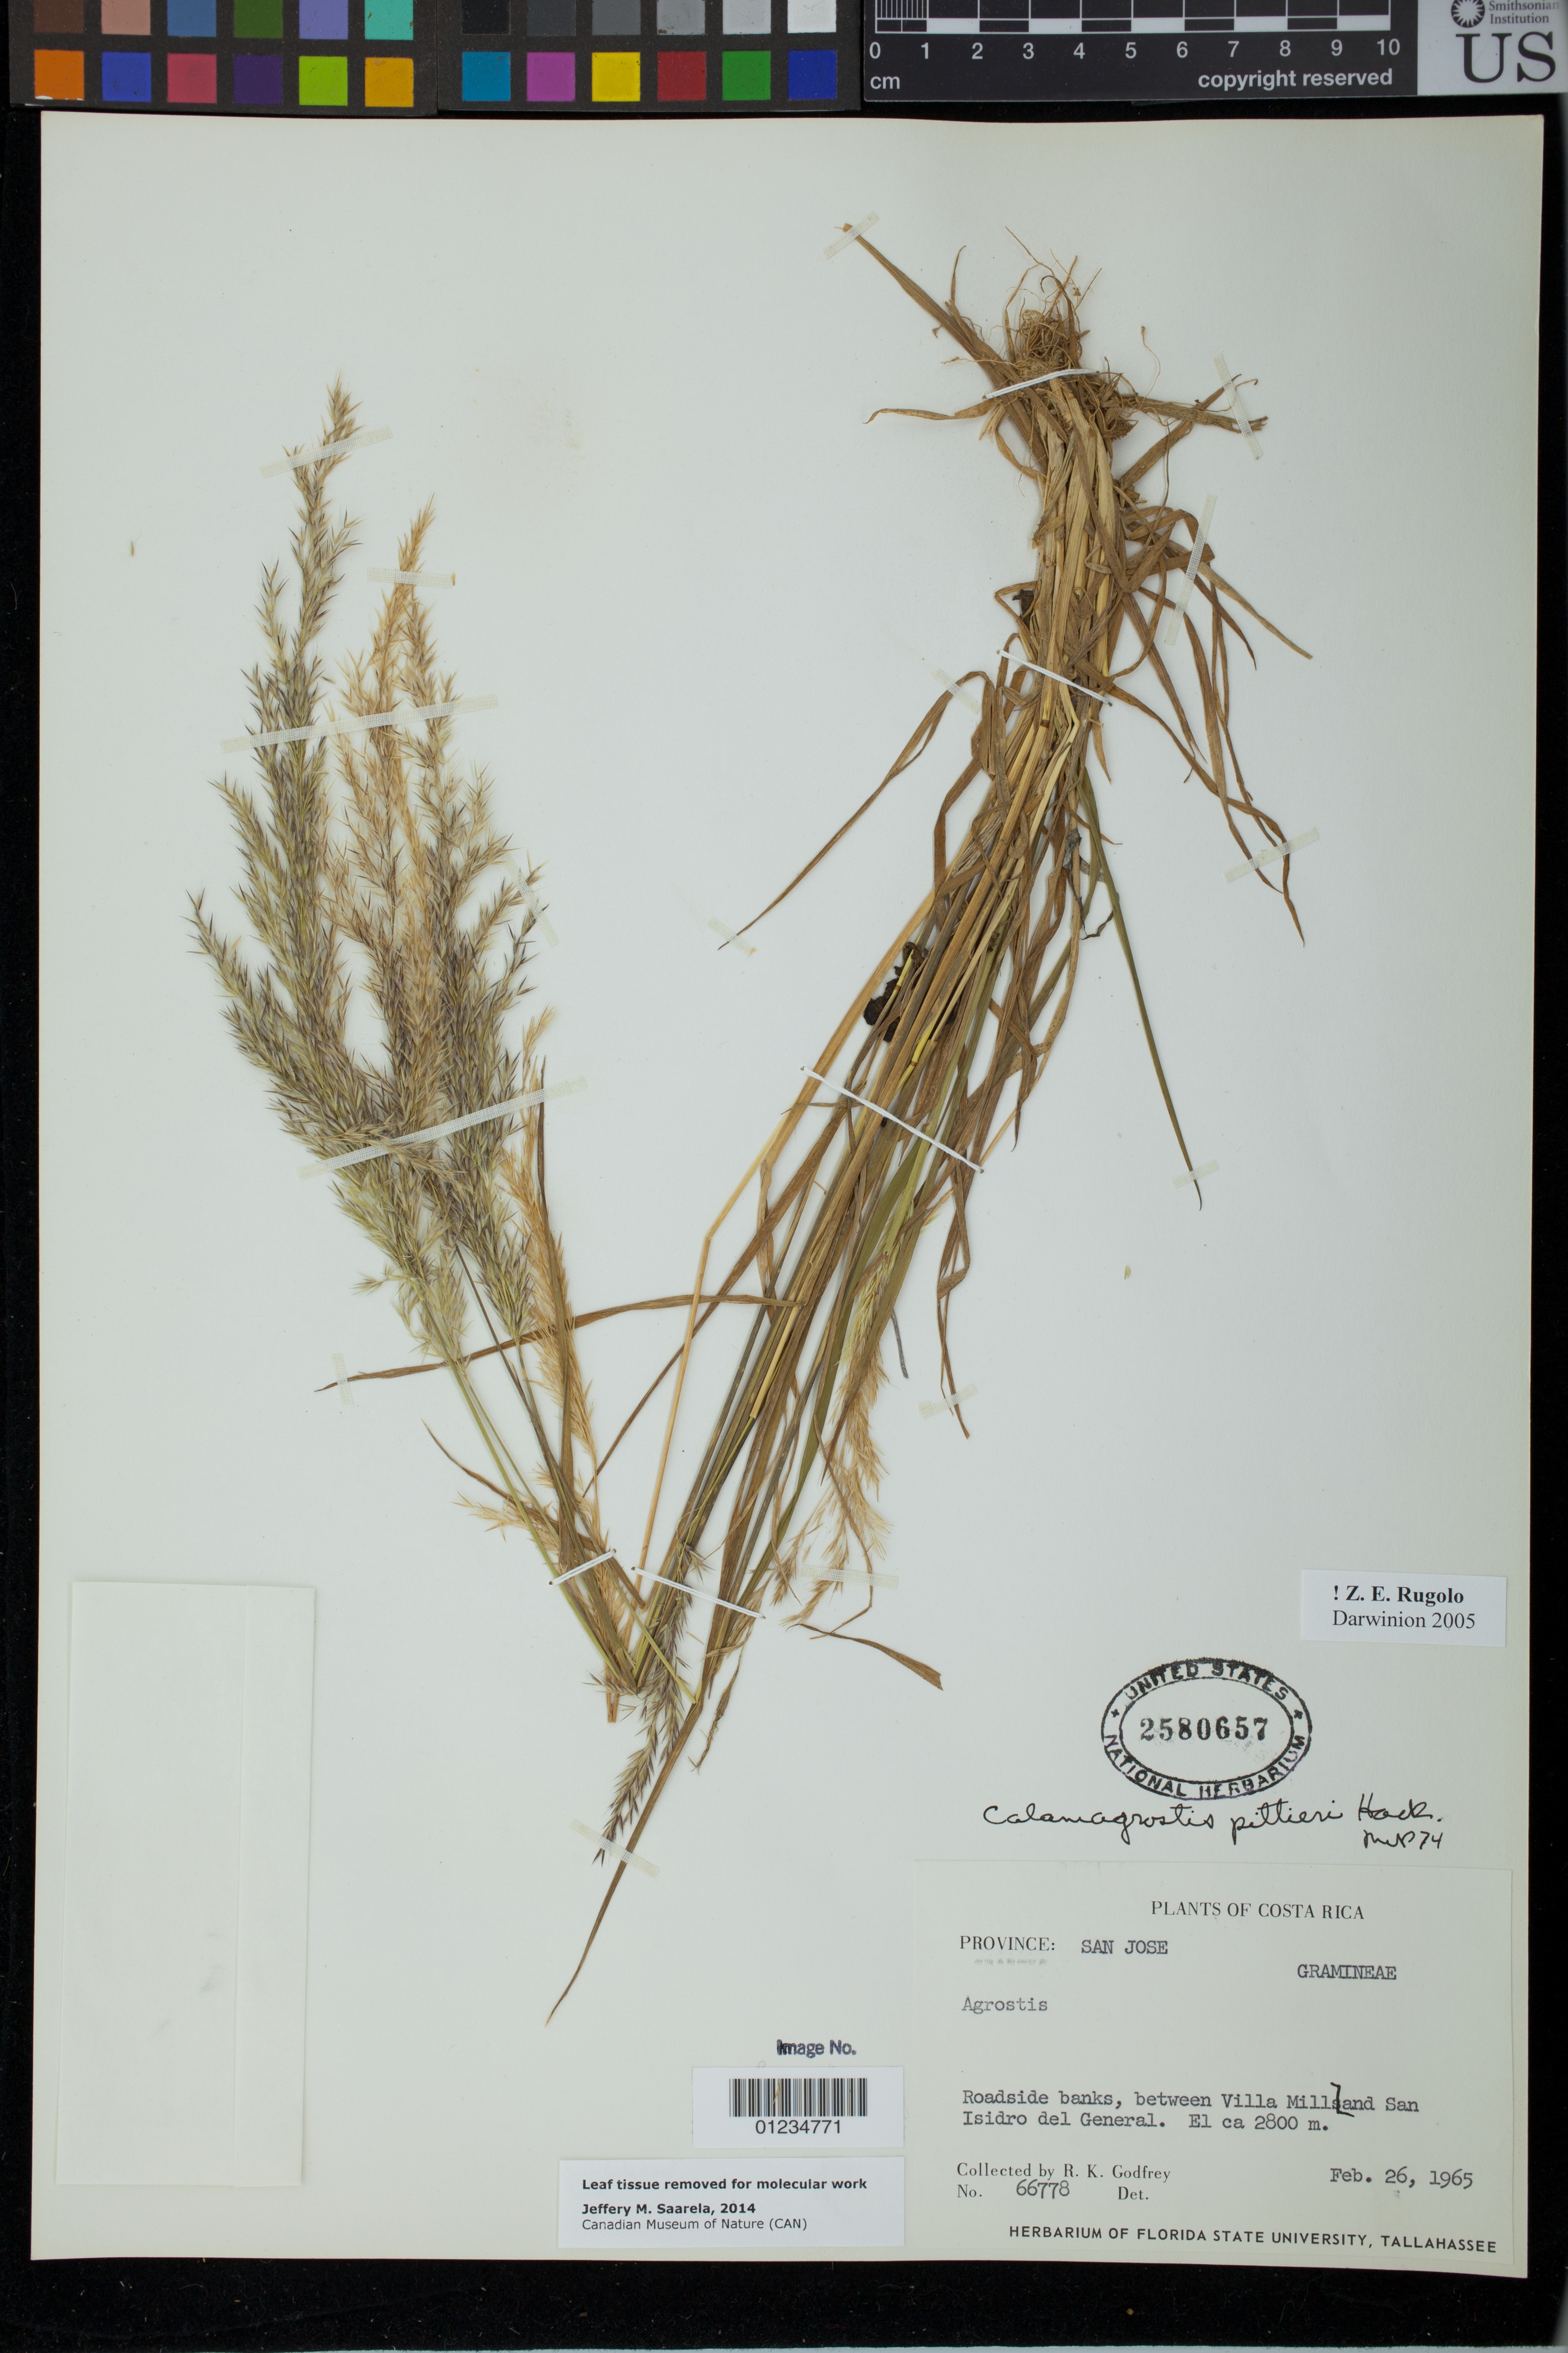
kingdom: Plantae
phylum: Tracheophyta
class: Liliopsida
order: Poales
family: Poaceae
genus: Calamagrostis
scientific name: Calamagrostis pittieri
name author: Hack.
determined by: Rúgolo, Z.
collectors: R. K. Godfrey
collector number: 66778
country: Costa Rica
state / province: San José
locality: Between Villa Mills and San Isidro del General.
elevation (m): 2800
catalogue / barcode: US 2580657